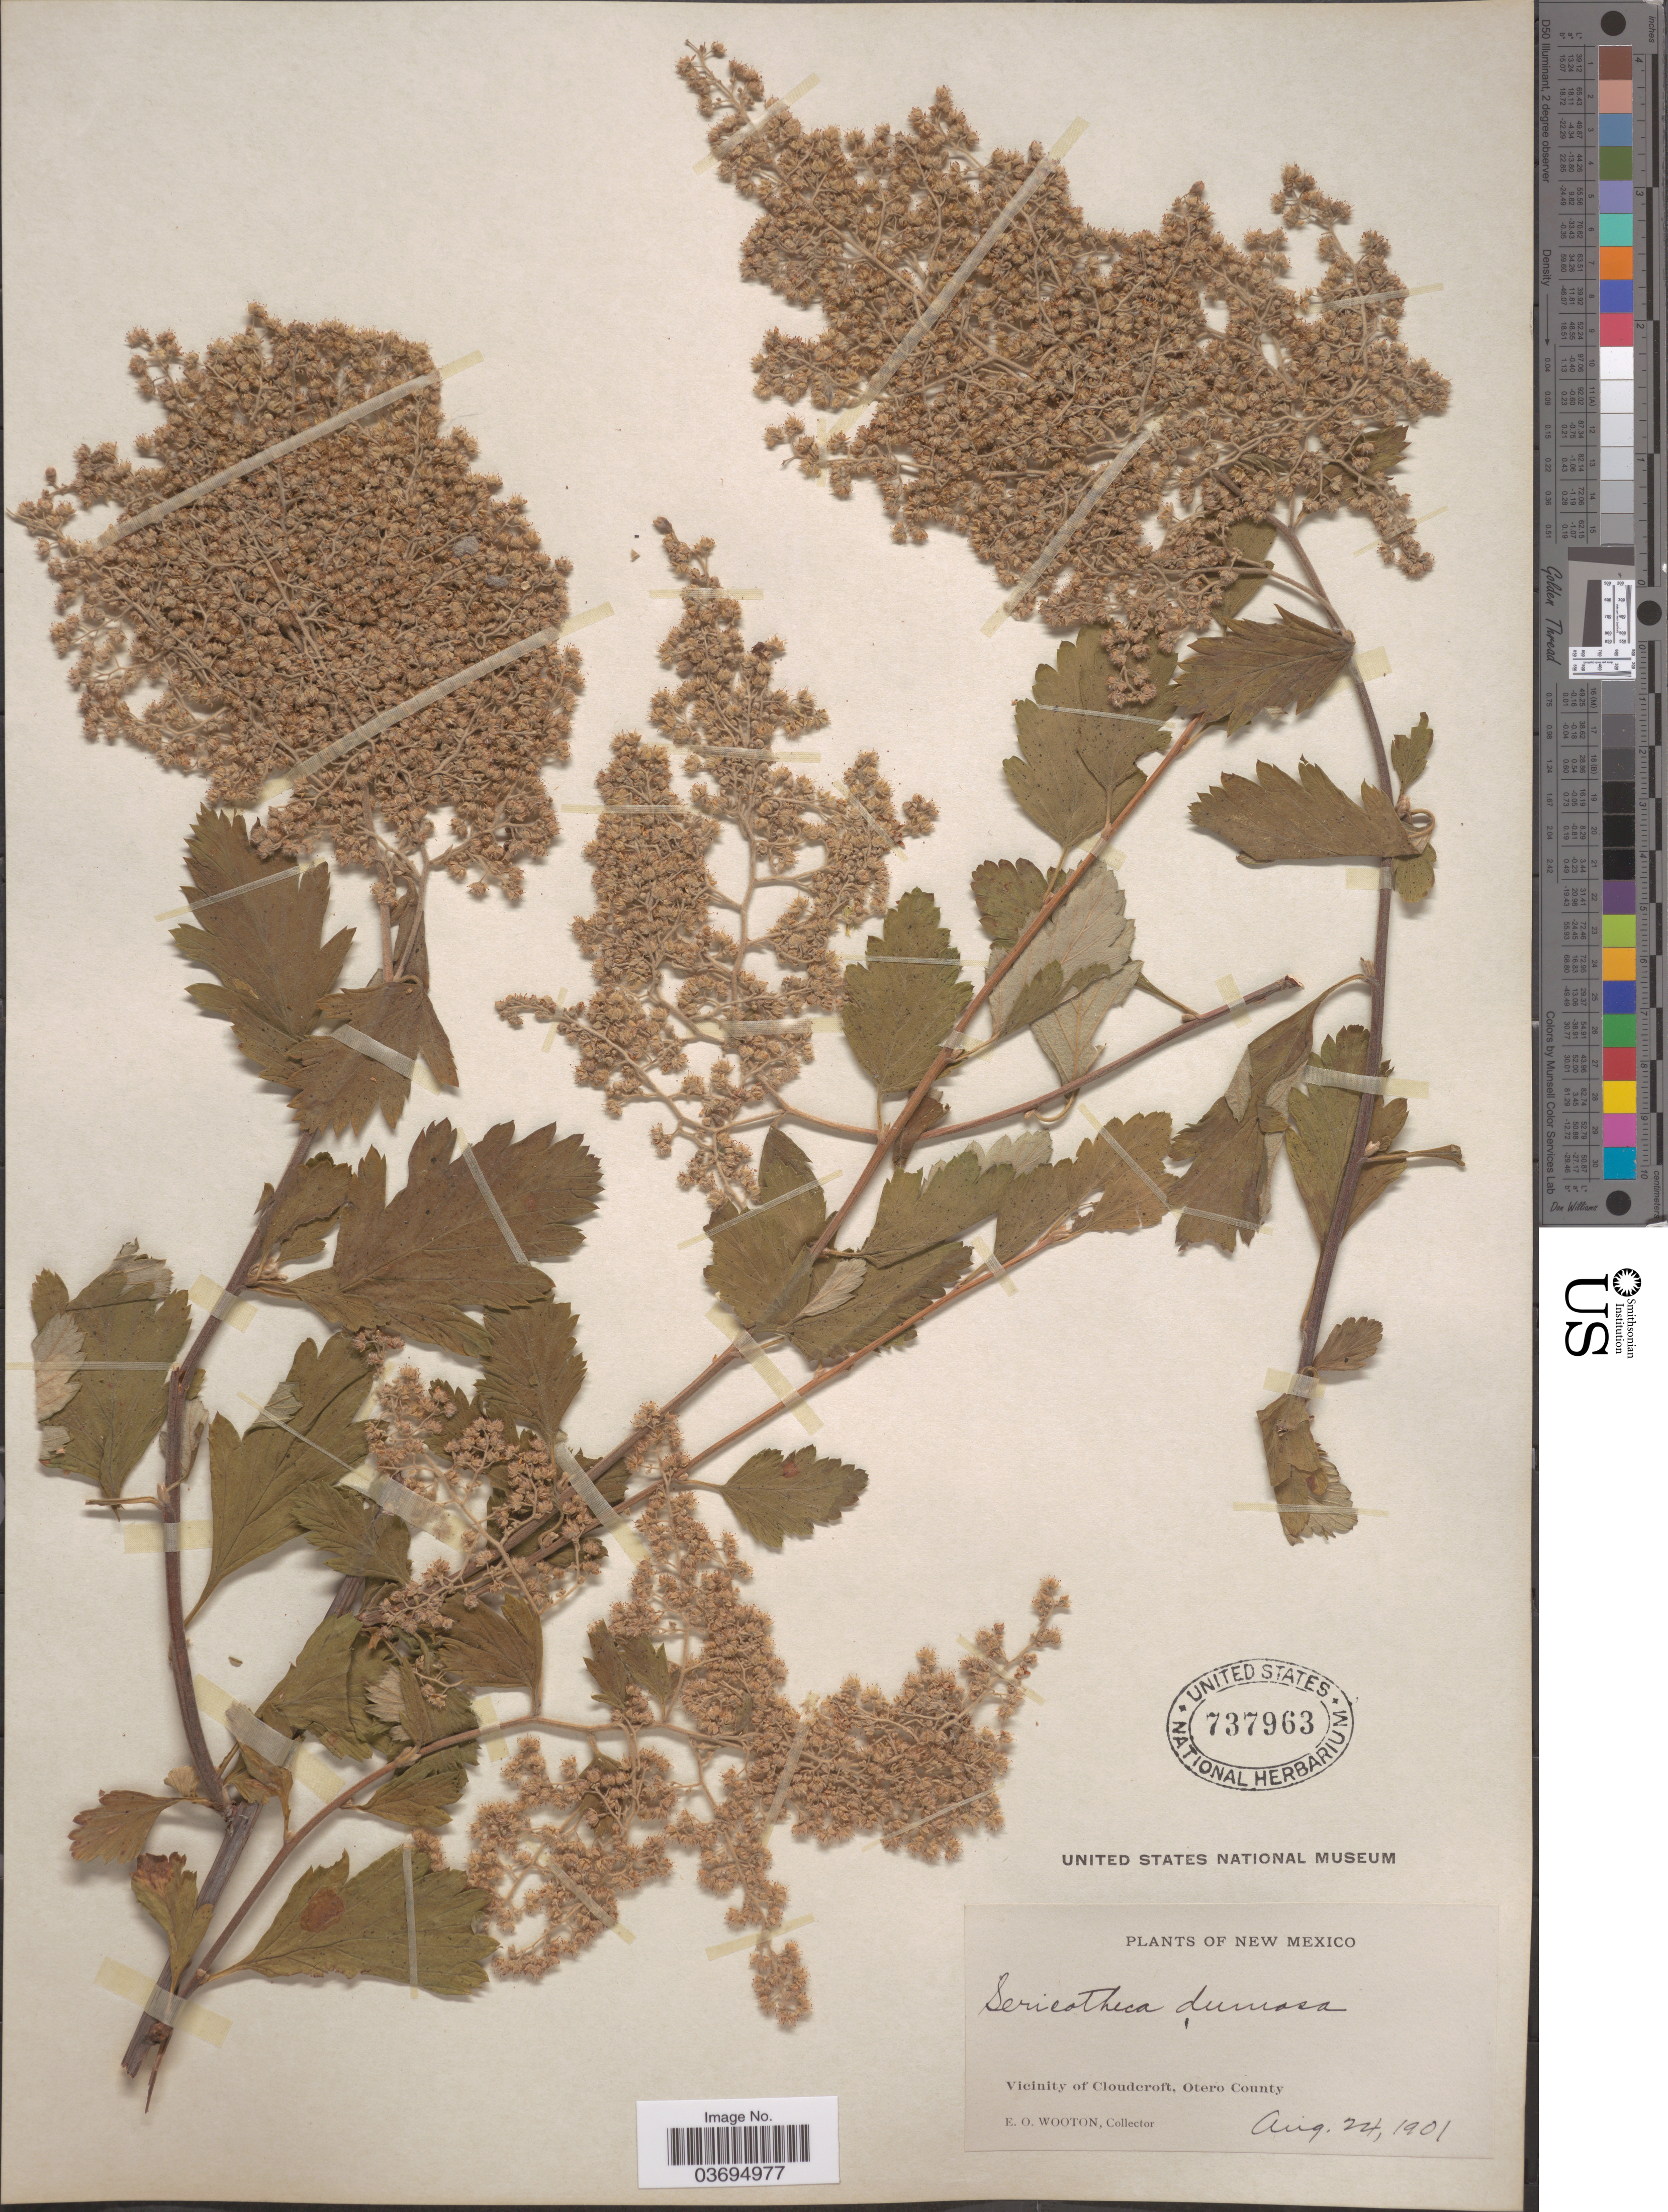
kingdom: Plantae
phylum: Tracheophyta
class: Magnoliopsida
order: Rosales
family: Rosaceae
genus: Holodiscus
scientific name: Holodiscus discolor var. discolor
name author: (Pursh) Maxim.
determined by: Strong, Mark T., (BOT), Smithsonian Institution - National Museum of Natural History (UNITED STATES)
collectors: E. O. Wooton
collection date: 1901-08-24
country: United States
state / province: New Mexico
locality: Vicinity of Cloudcroft, Otero County.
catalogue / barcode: US 737963